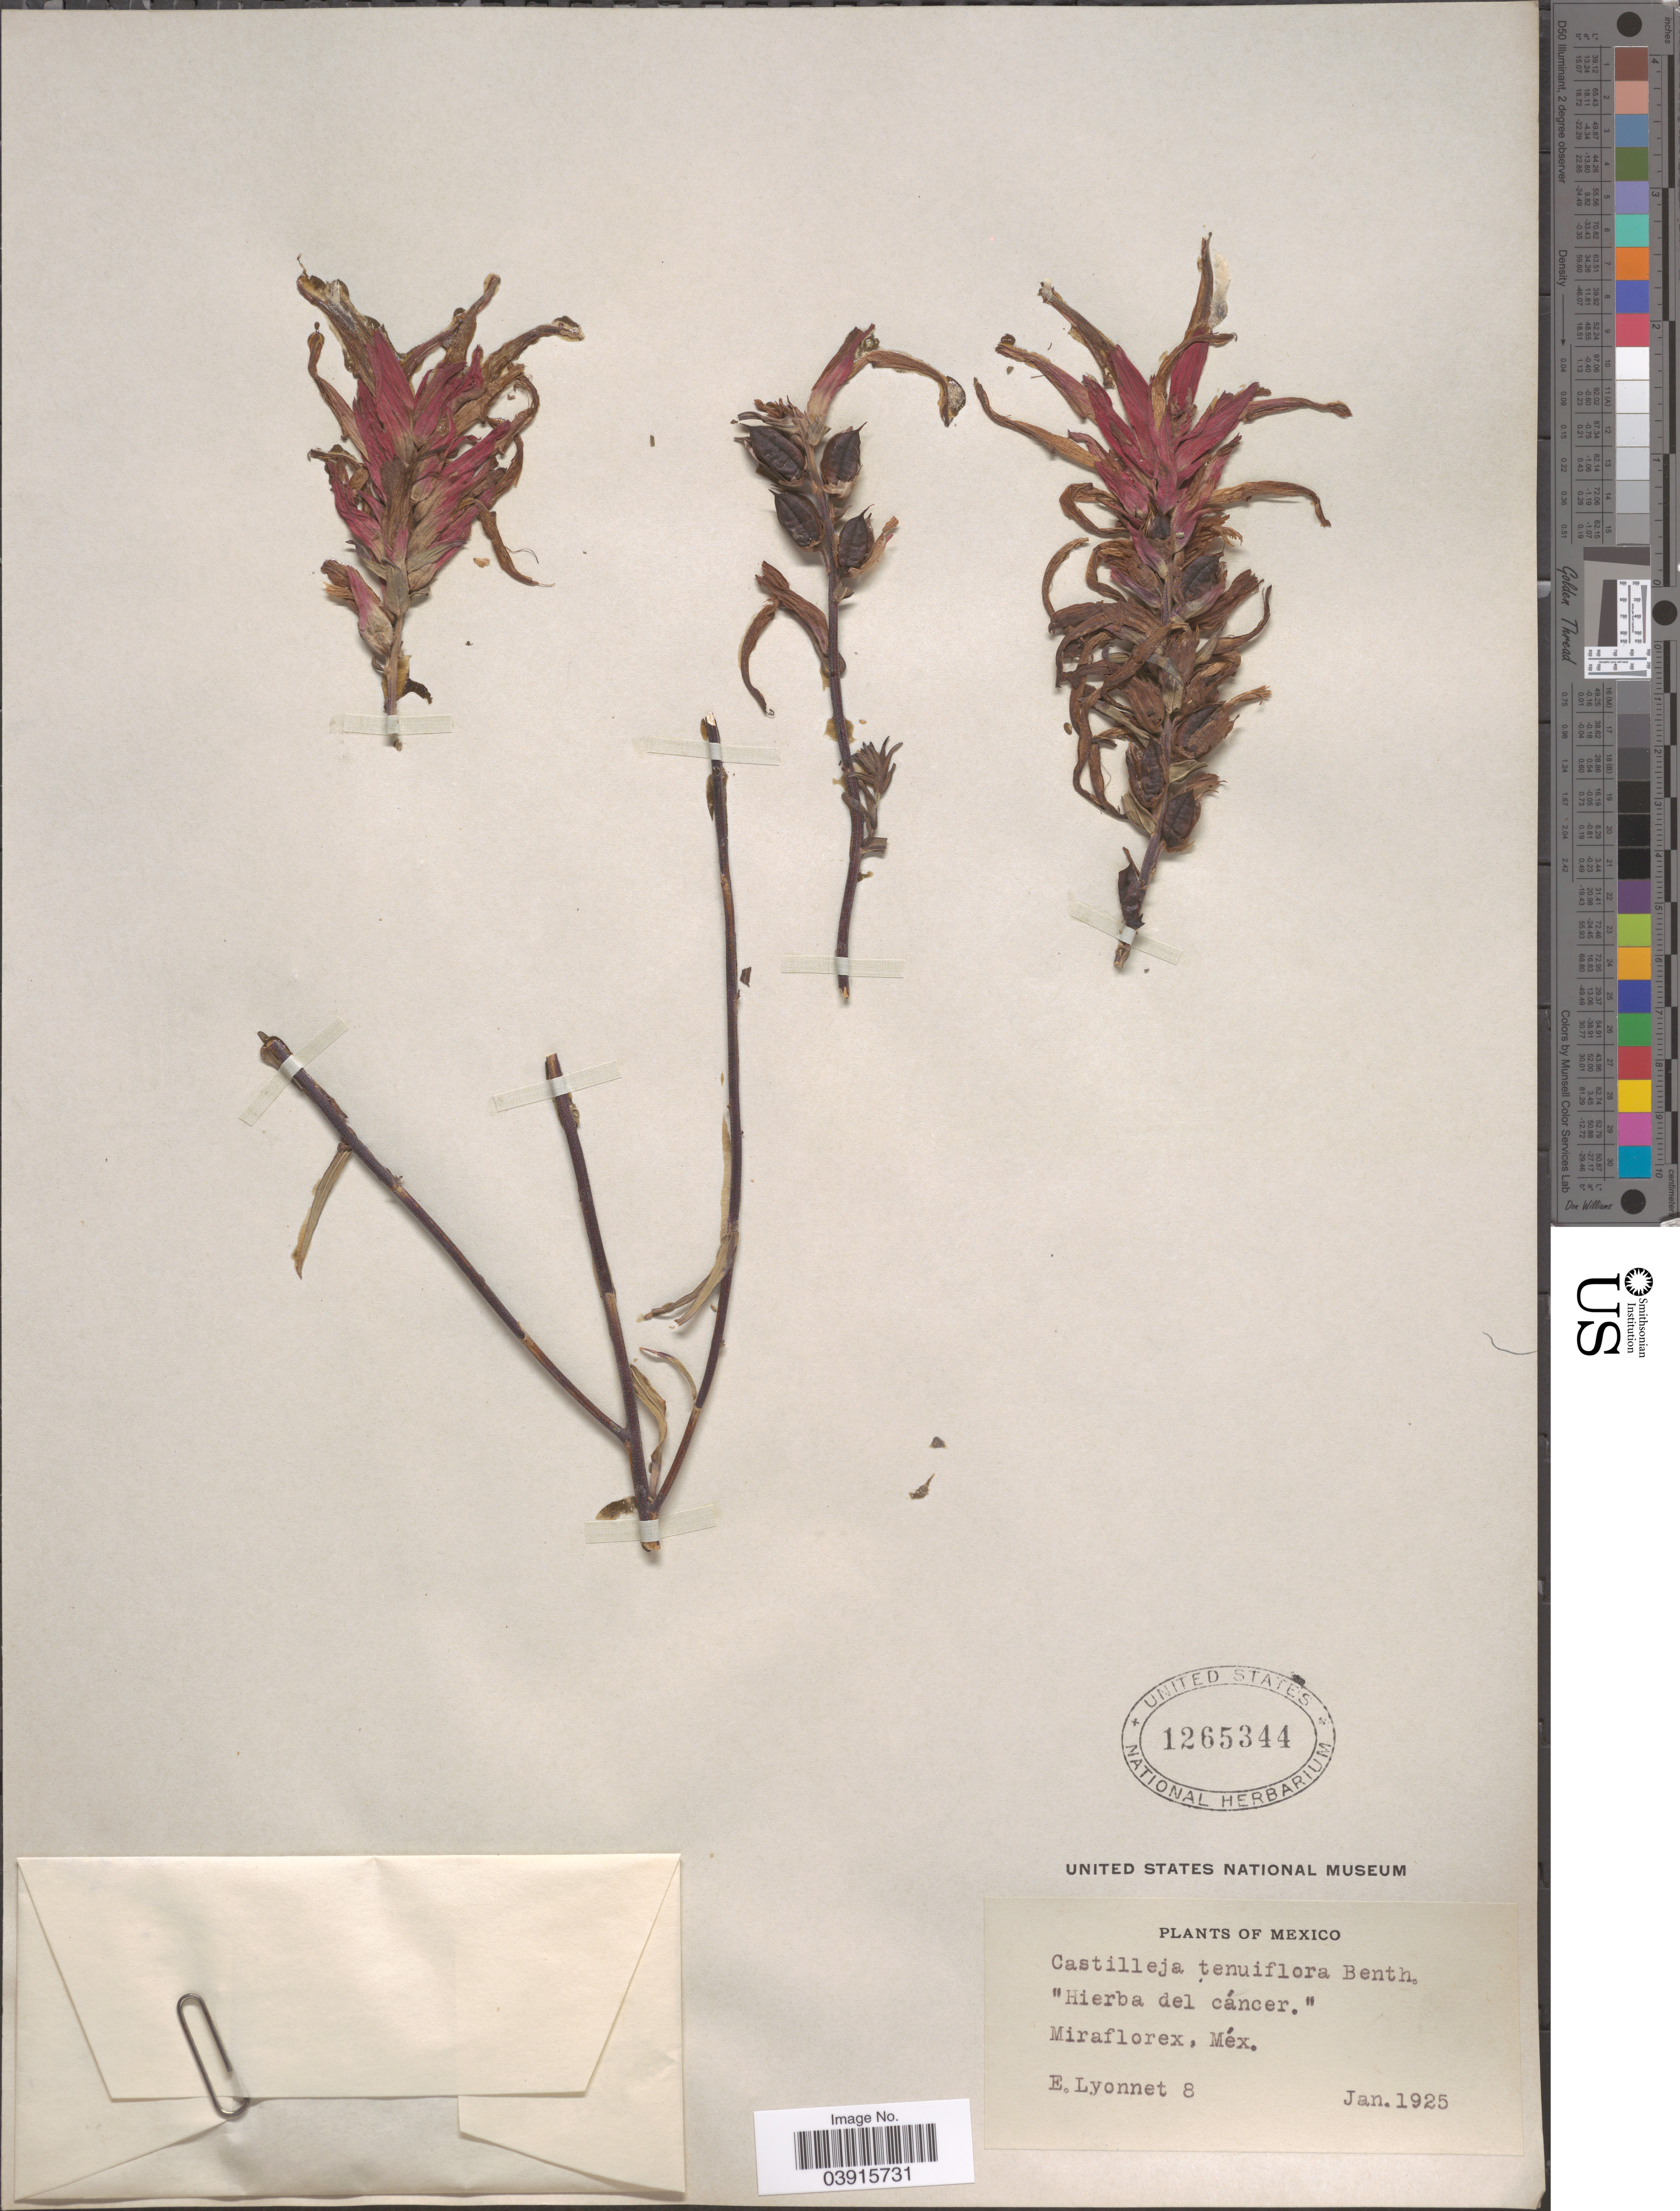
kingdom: Plantae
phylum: Tracheophyta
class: Magnoliopsida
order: Lamiales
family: Orobanchaceae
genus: Castilleja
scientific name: Castilleja tenuiflora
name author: Benth.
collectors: E. Lyonnet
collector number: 8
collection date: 1925-01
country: Mexico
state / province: México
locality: Miraflorex.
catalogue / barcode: US 1265344